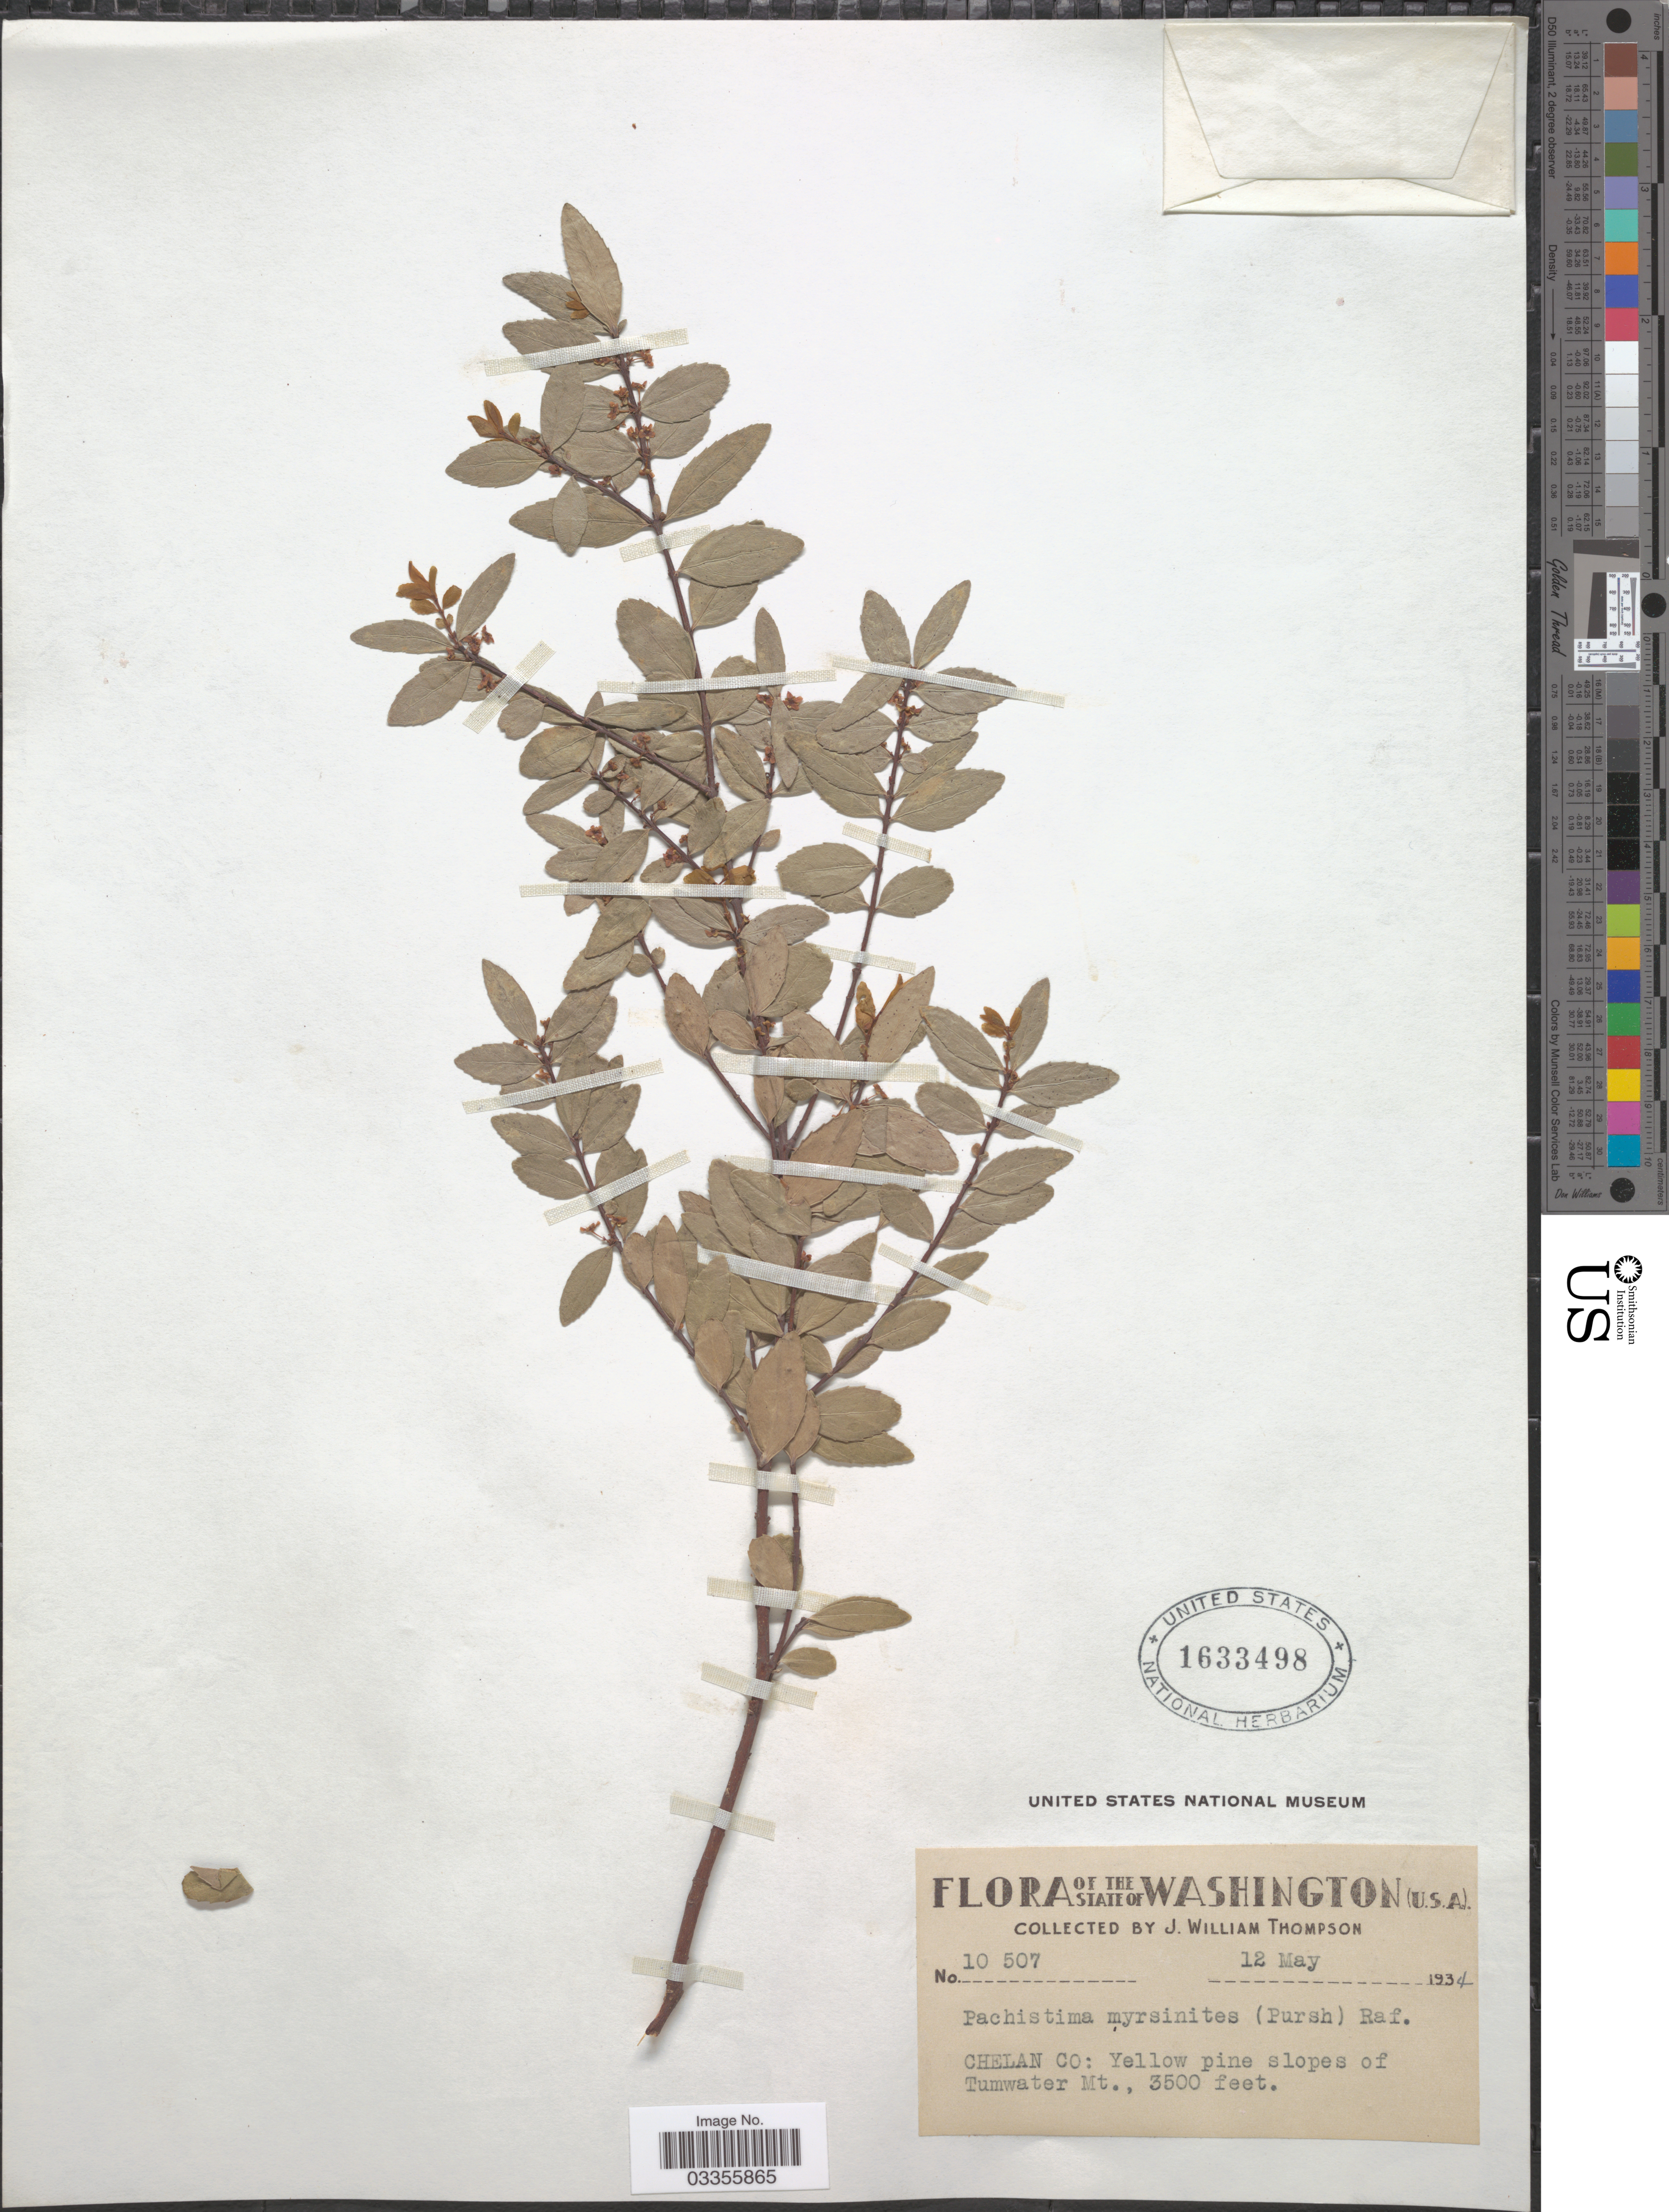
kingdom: Plantae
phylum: Tracheophyta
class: Magnoliopsida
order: Celastrales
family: Celastraceae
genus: Paxistima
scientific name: Paxistima myrsinites subsp. myrsinites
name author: (Pursh) Raf.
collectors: J. W. Thompson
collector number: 10507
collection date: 1934-05-12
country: United States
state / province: Washington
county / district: Chelan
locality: Chelan Co: Yellow pine slopes of Tumwater Mt.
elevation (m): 1067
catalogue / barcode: US 1633498